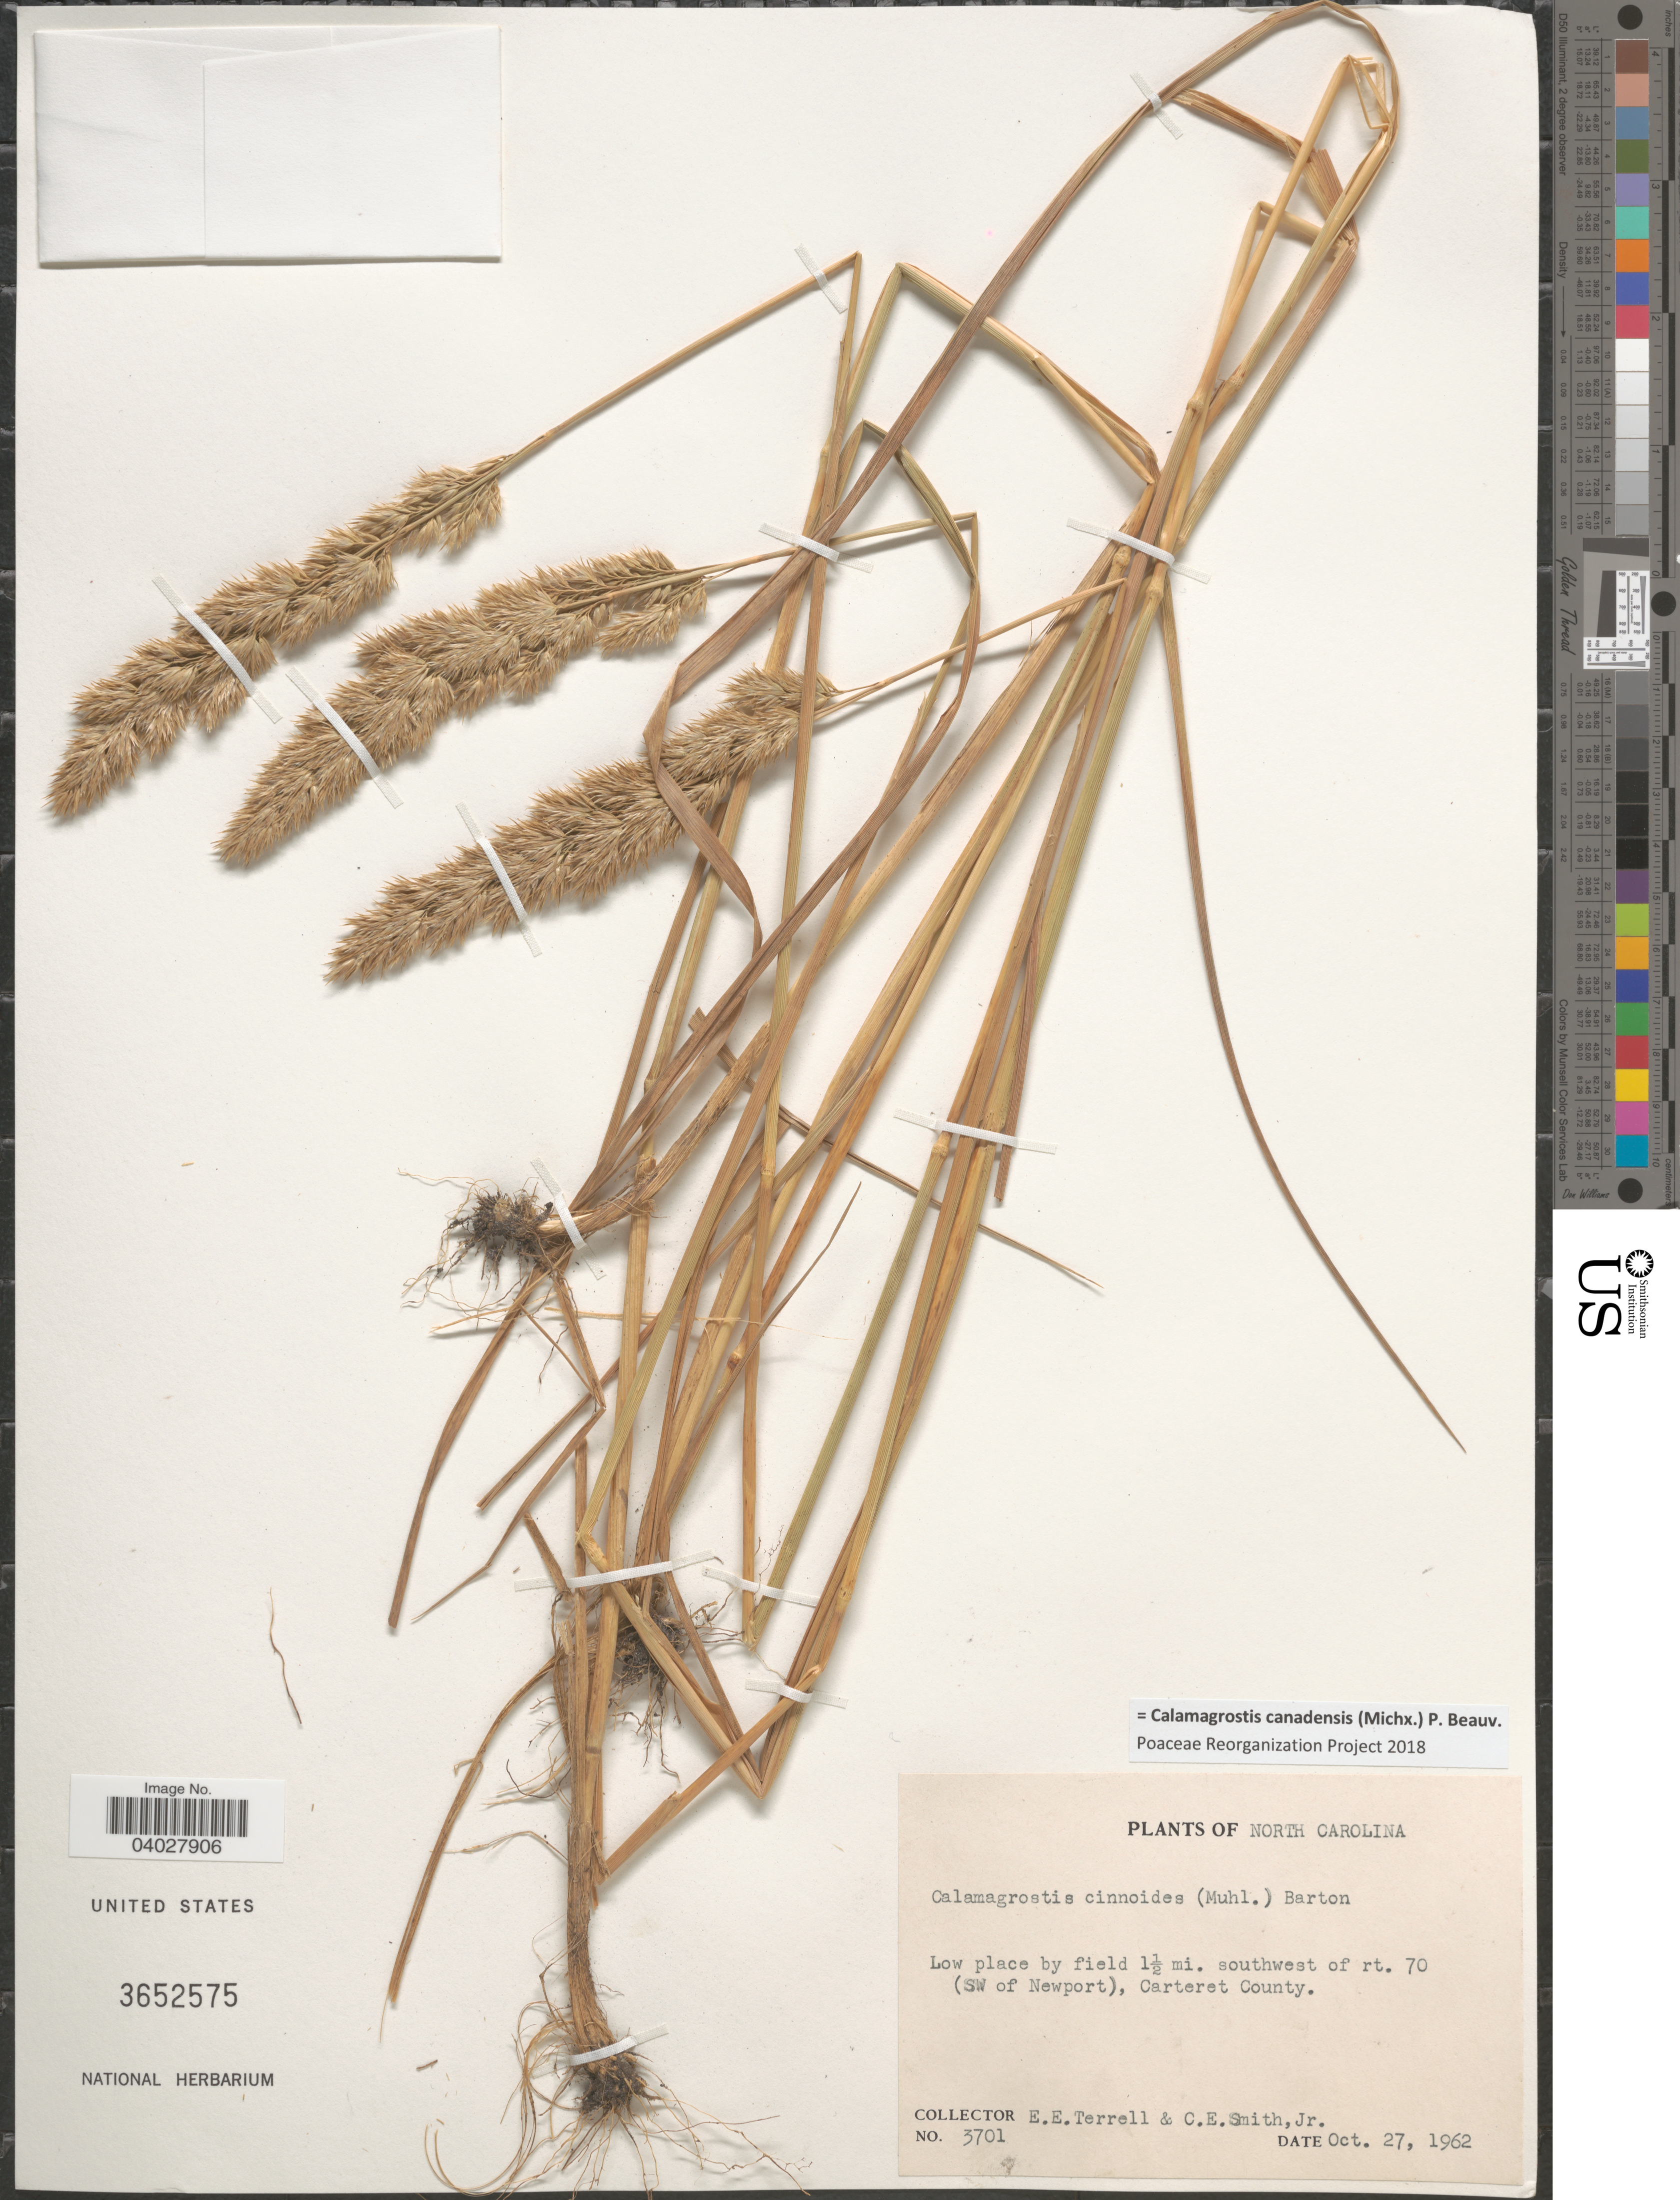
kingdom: Plantae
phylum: Tracheophyta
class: Liliopsida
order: Poales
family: Poaceae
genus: Calamagrostis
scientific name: Calamagrostis canadensis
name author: (Michx.) P. Beauv.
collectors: E. E. Terrell & C. E. Smith Jr.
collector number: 3701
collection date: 1962-10-27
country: United States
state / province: North Carolina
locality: Low place by field 1½ mi. southwest of rt. 70 (SW of Newport), Carteret County.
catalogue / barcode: US 3652575